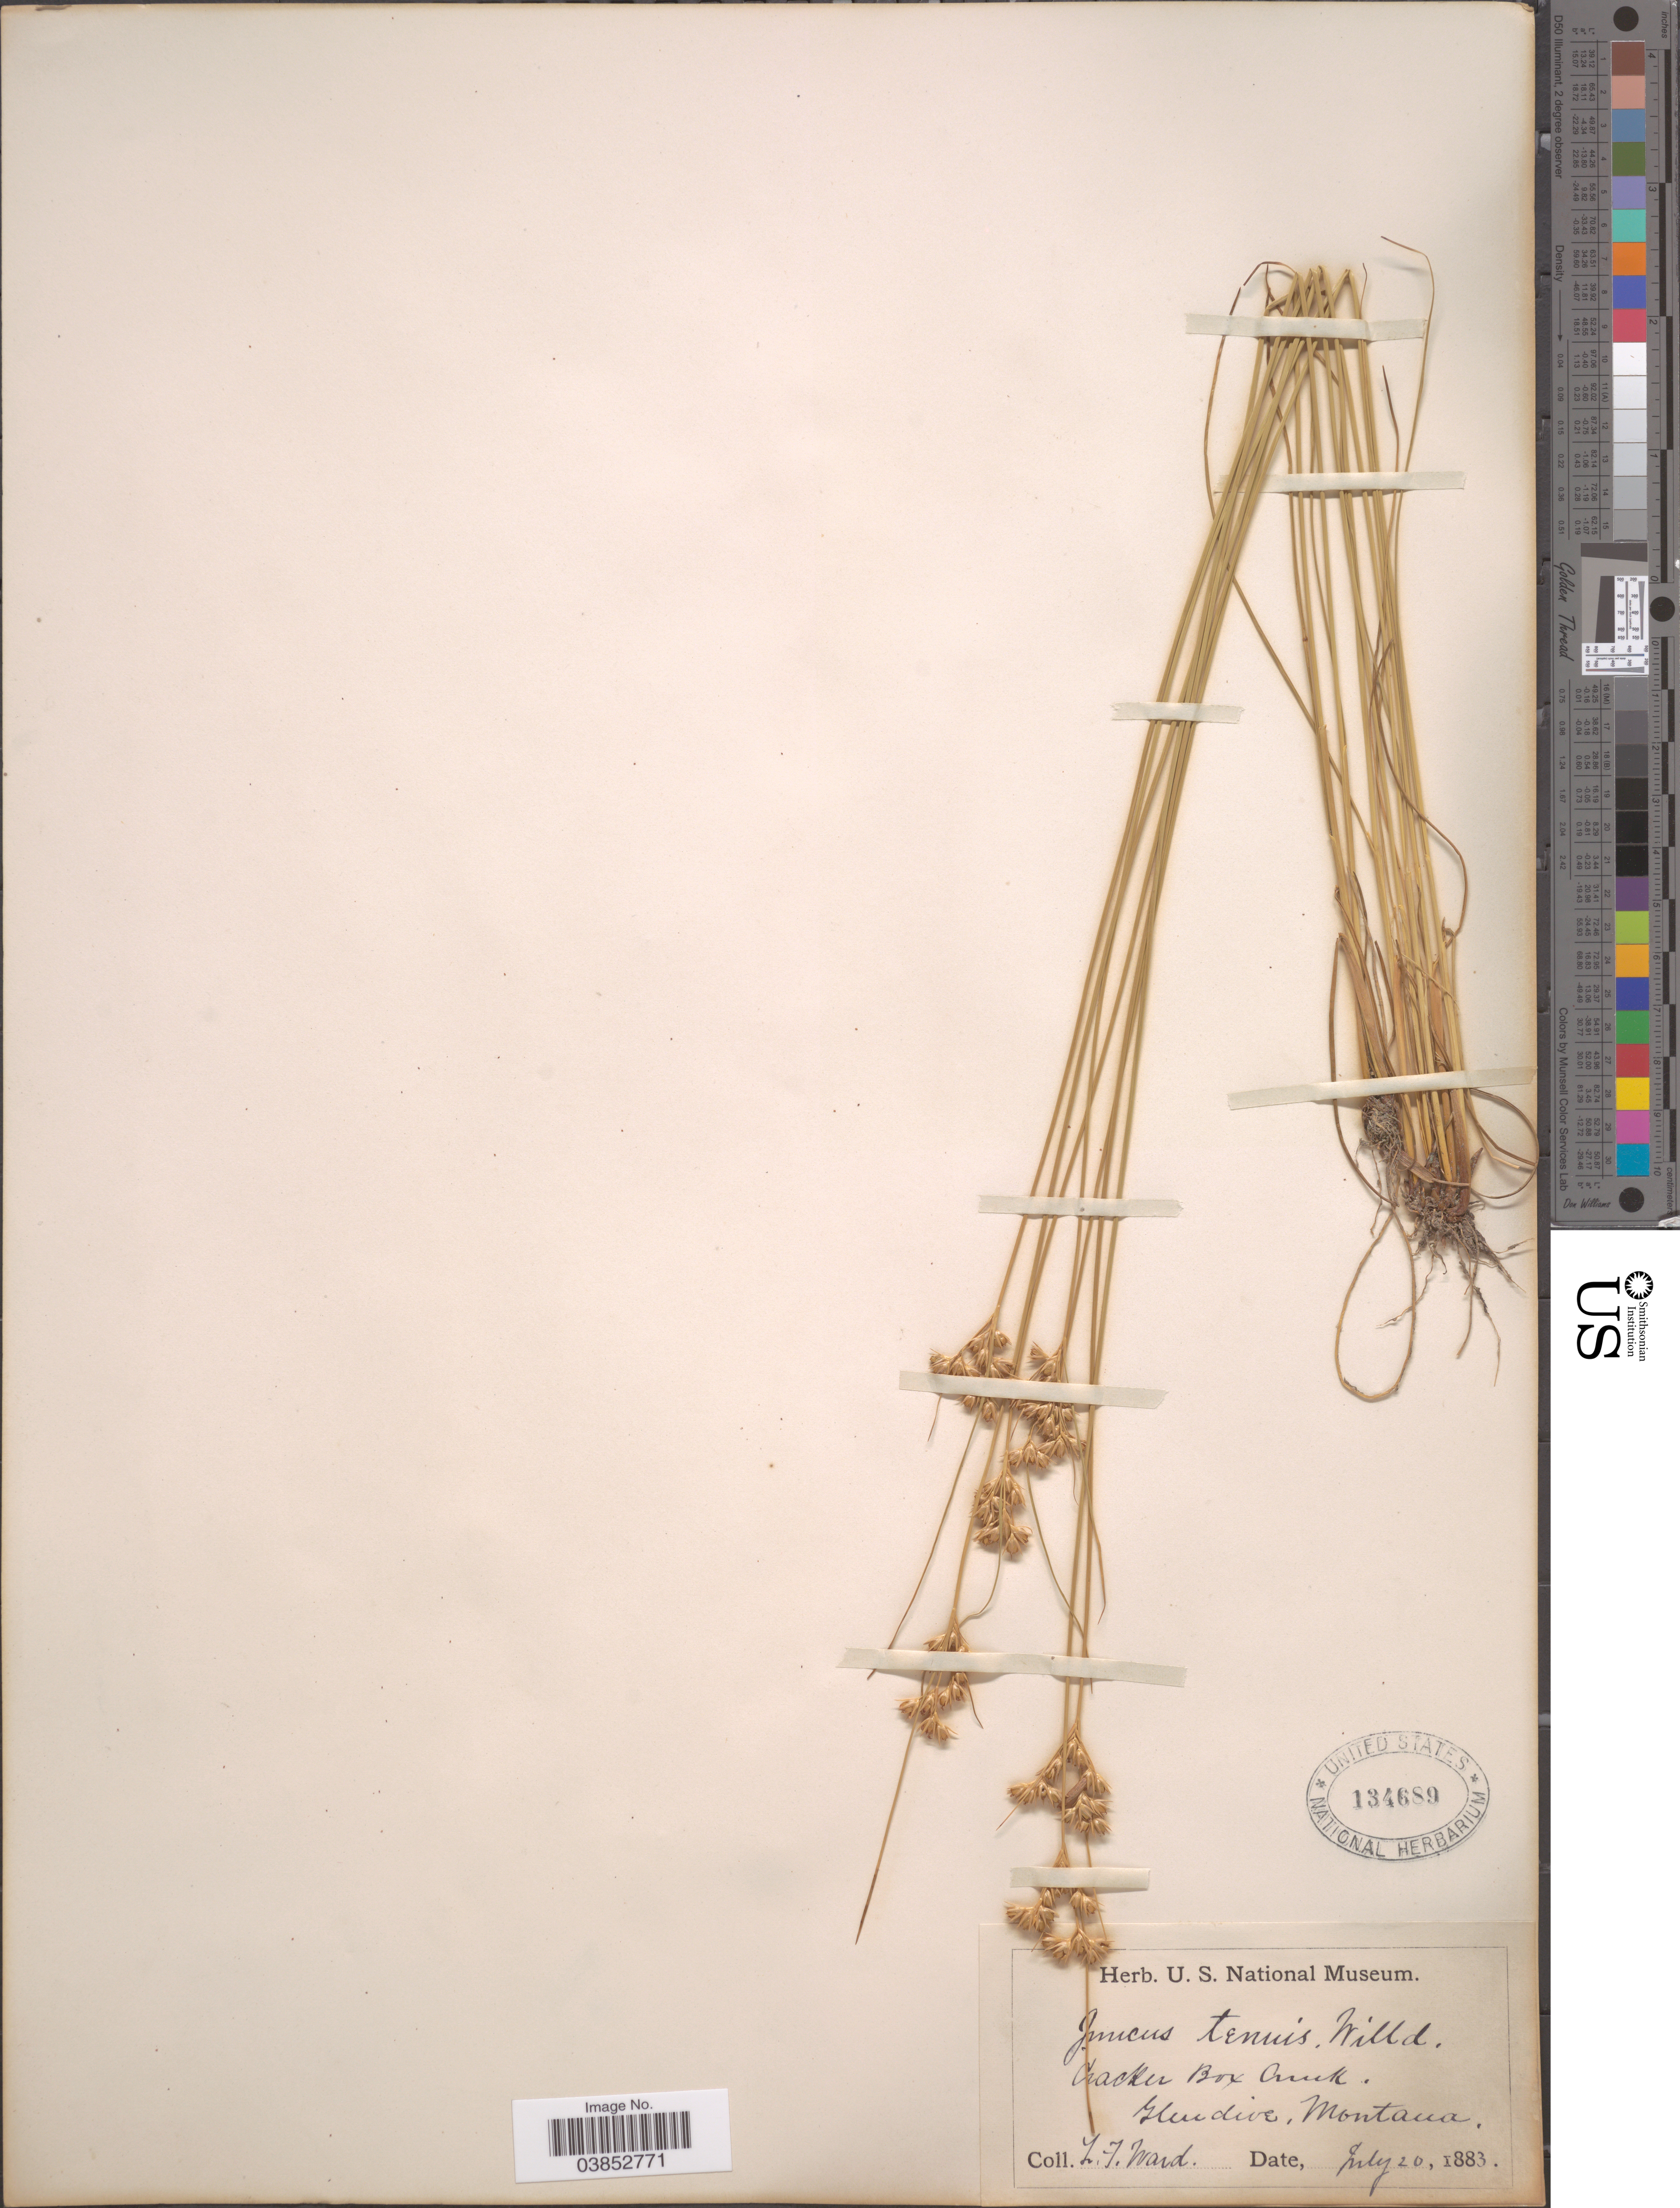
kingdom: Plantae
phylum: Tracheophyta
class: Liliopsida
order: Poales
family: Juncaceae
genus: Juncus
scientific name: Juncus dudleyi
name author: Wiegand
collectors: L. Ward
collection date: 1883-07-20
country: United States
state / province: Montana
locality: Cracker Box Creek, Glendive.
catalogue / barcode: US 134689